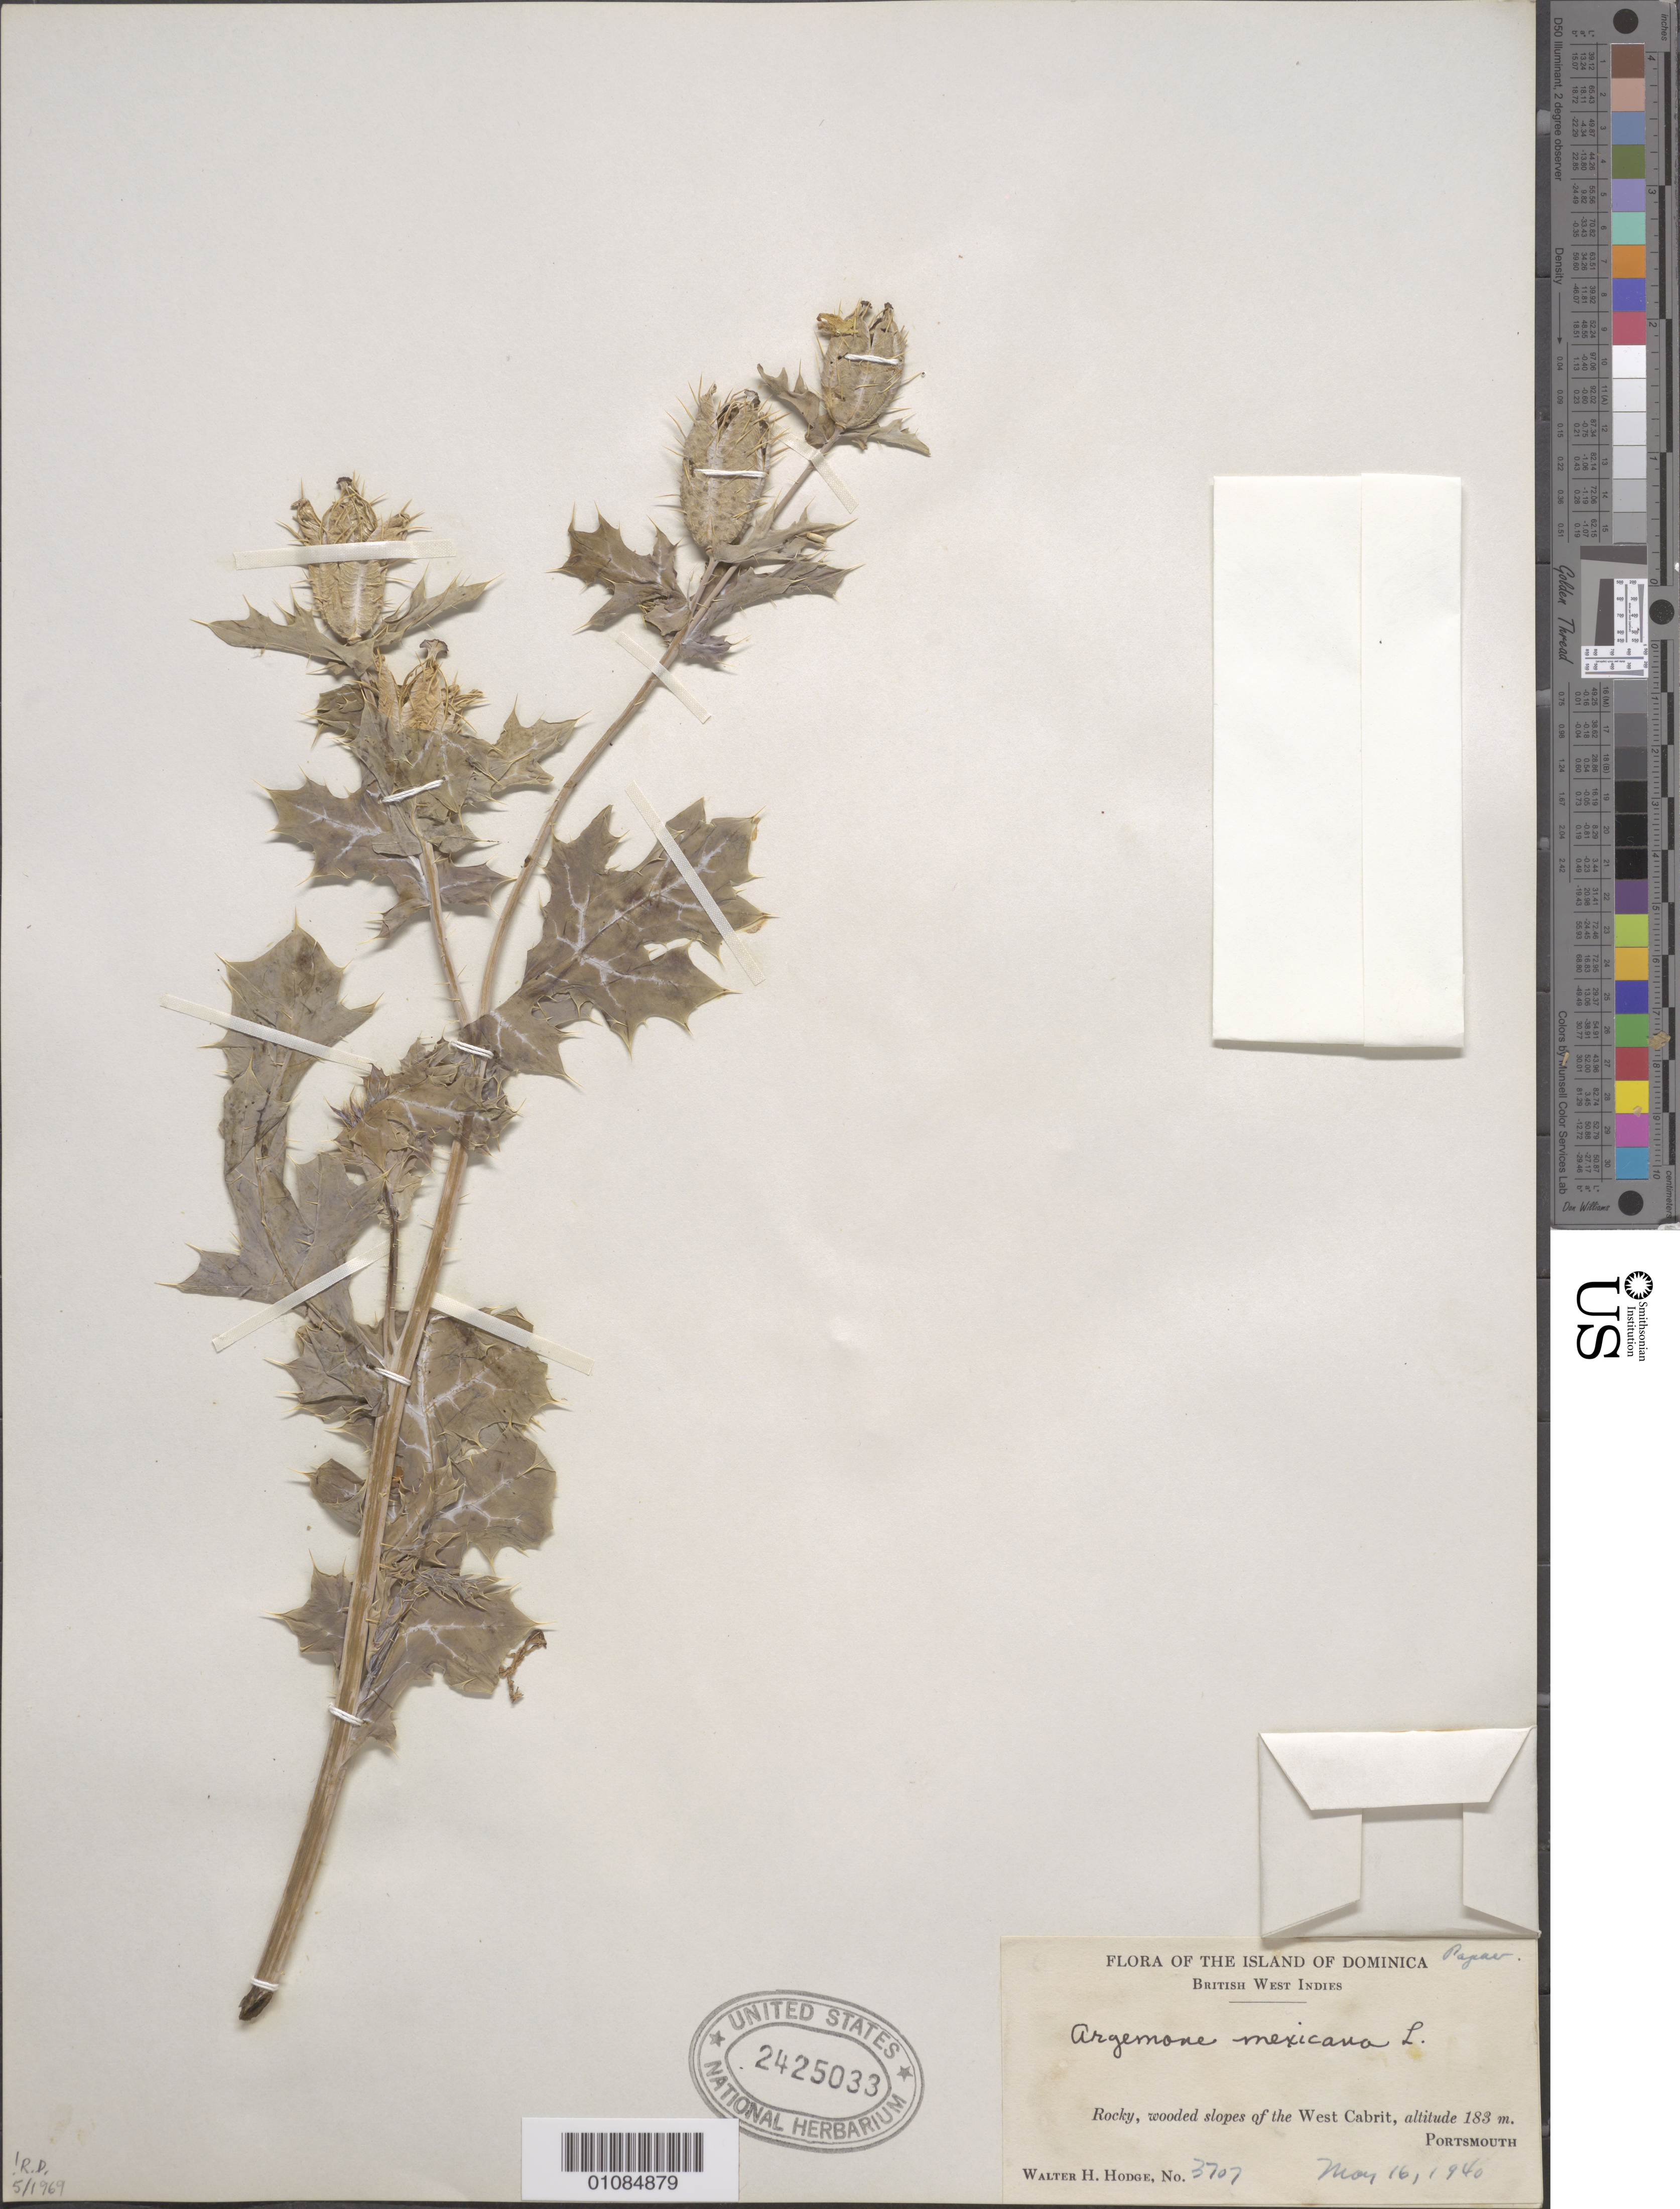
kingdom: Plantae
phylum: Tracheophyta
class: Magnoliopsida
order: Ranunculales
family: Papaveraceae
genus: Argemone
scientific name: Argemone mexicana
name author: L.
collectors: W. Hodge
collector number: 3707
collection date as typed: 16 May 1940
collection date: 1940-05-16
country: Dominica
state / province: St. John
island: Dominica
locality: Rocky, wooded slopes of the West Cabrit, Portsmouth.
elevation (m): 183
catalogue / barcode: US 2425033